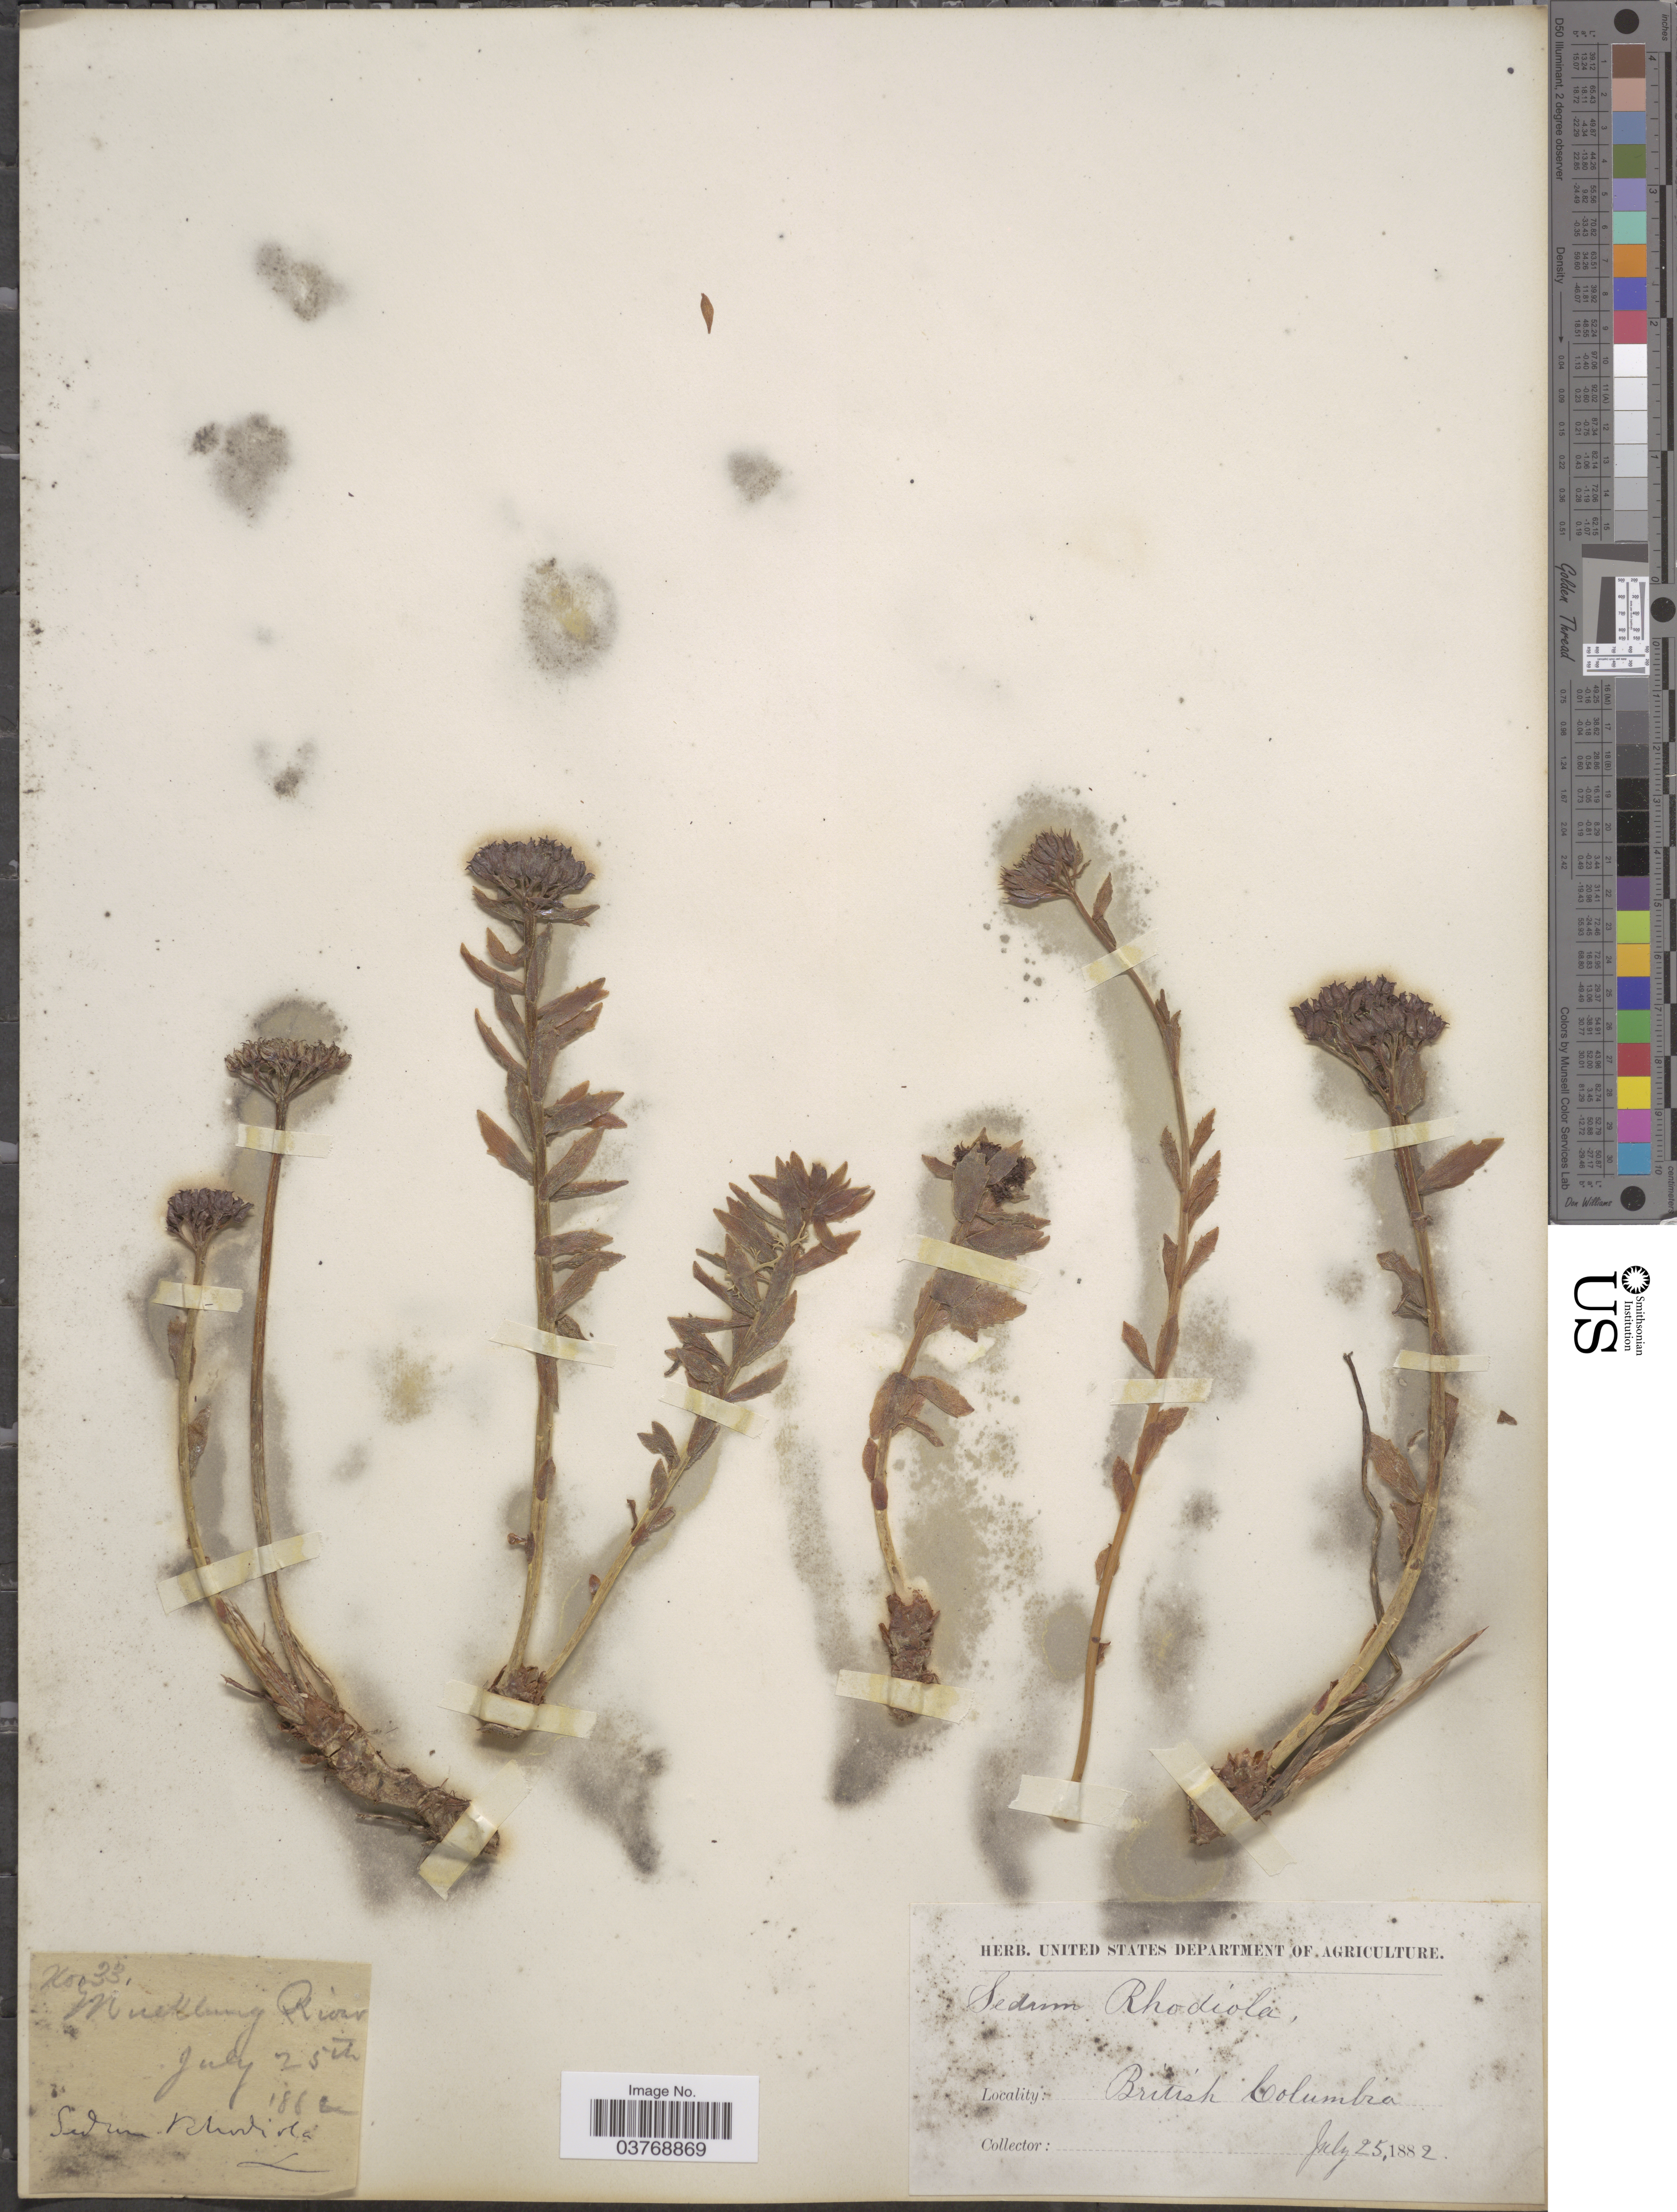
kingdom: Plantae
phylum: Tracheophyta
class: Magnoliopsida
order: Saxifragales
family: Crassulaceae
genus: Rhodiola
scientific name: Rhodiola integrifolia subsp. integrifolia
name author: Raf.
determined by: Strong, Mark T., (BOT), Smithsonian Institution - National Museum of Natural History (UNITED STATES)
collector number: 33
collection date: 1882-07-25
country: Canada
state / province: British Columbia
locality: Muklung River.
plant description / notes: Precise locality edit: Corrected "Mucklung River" to "Muklung River."